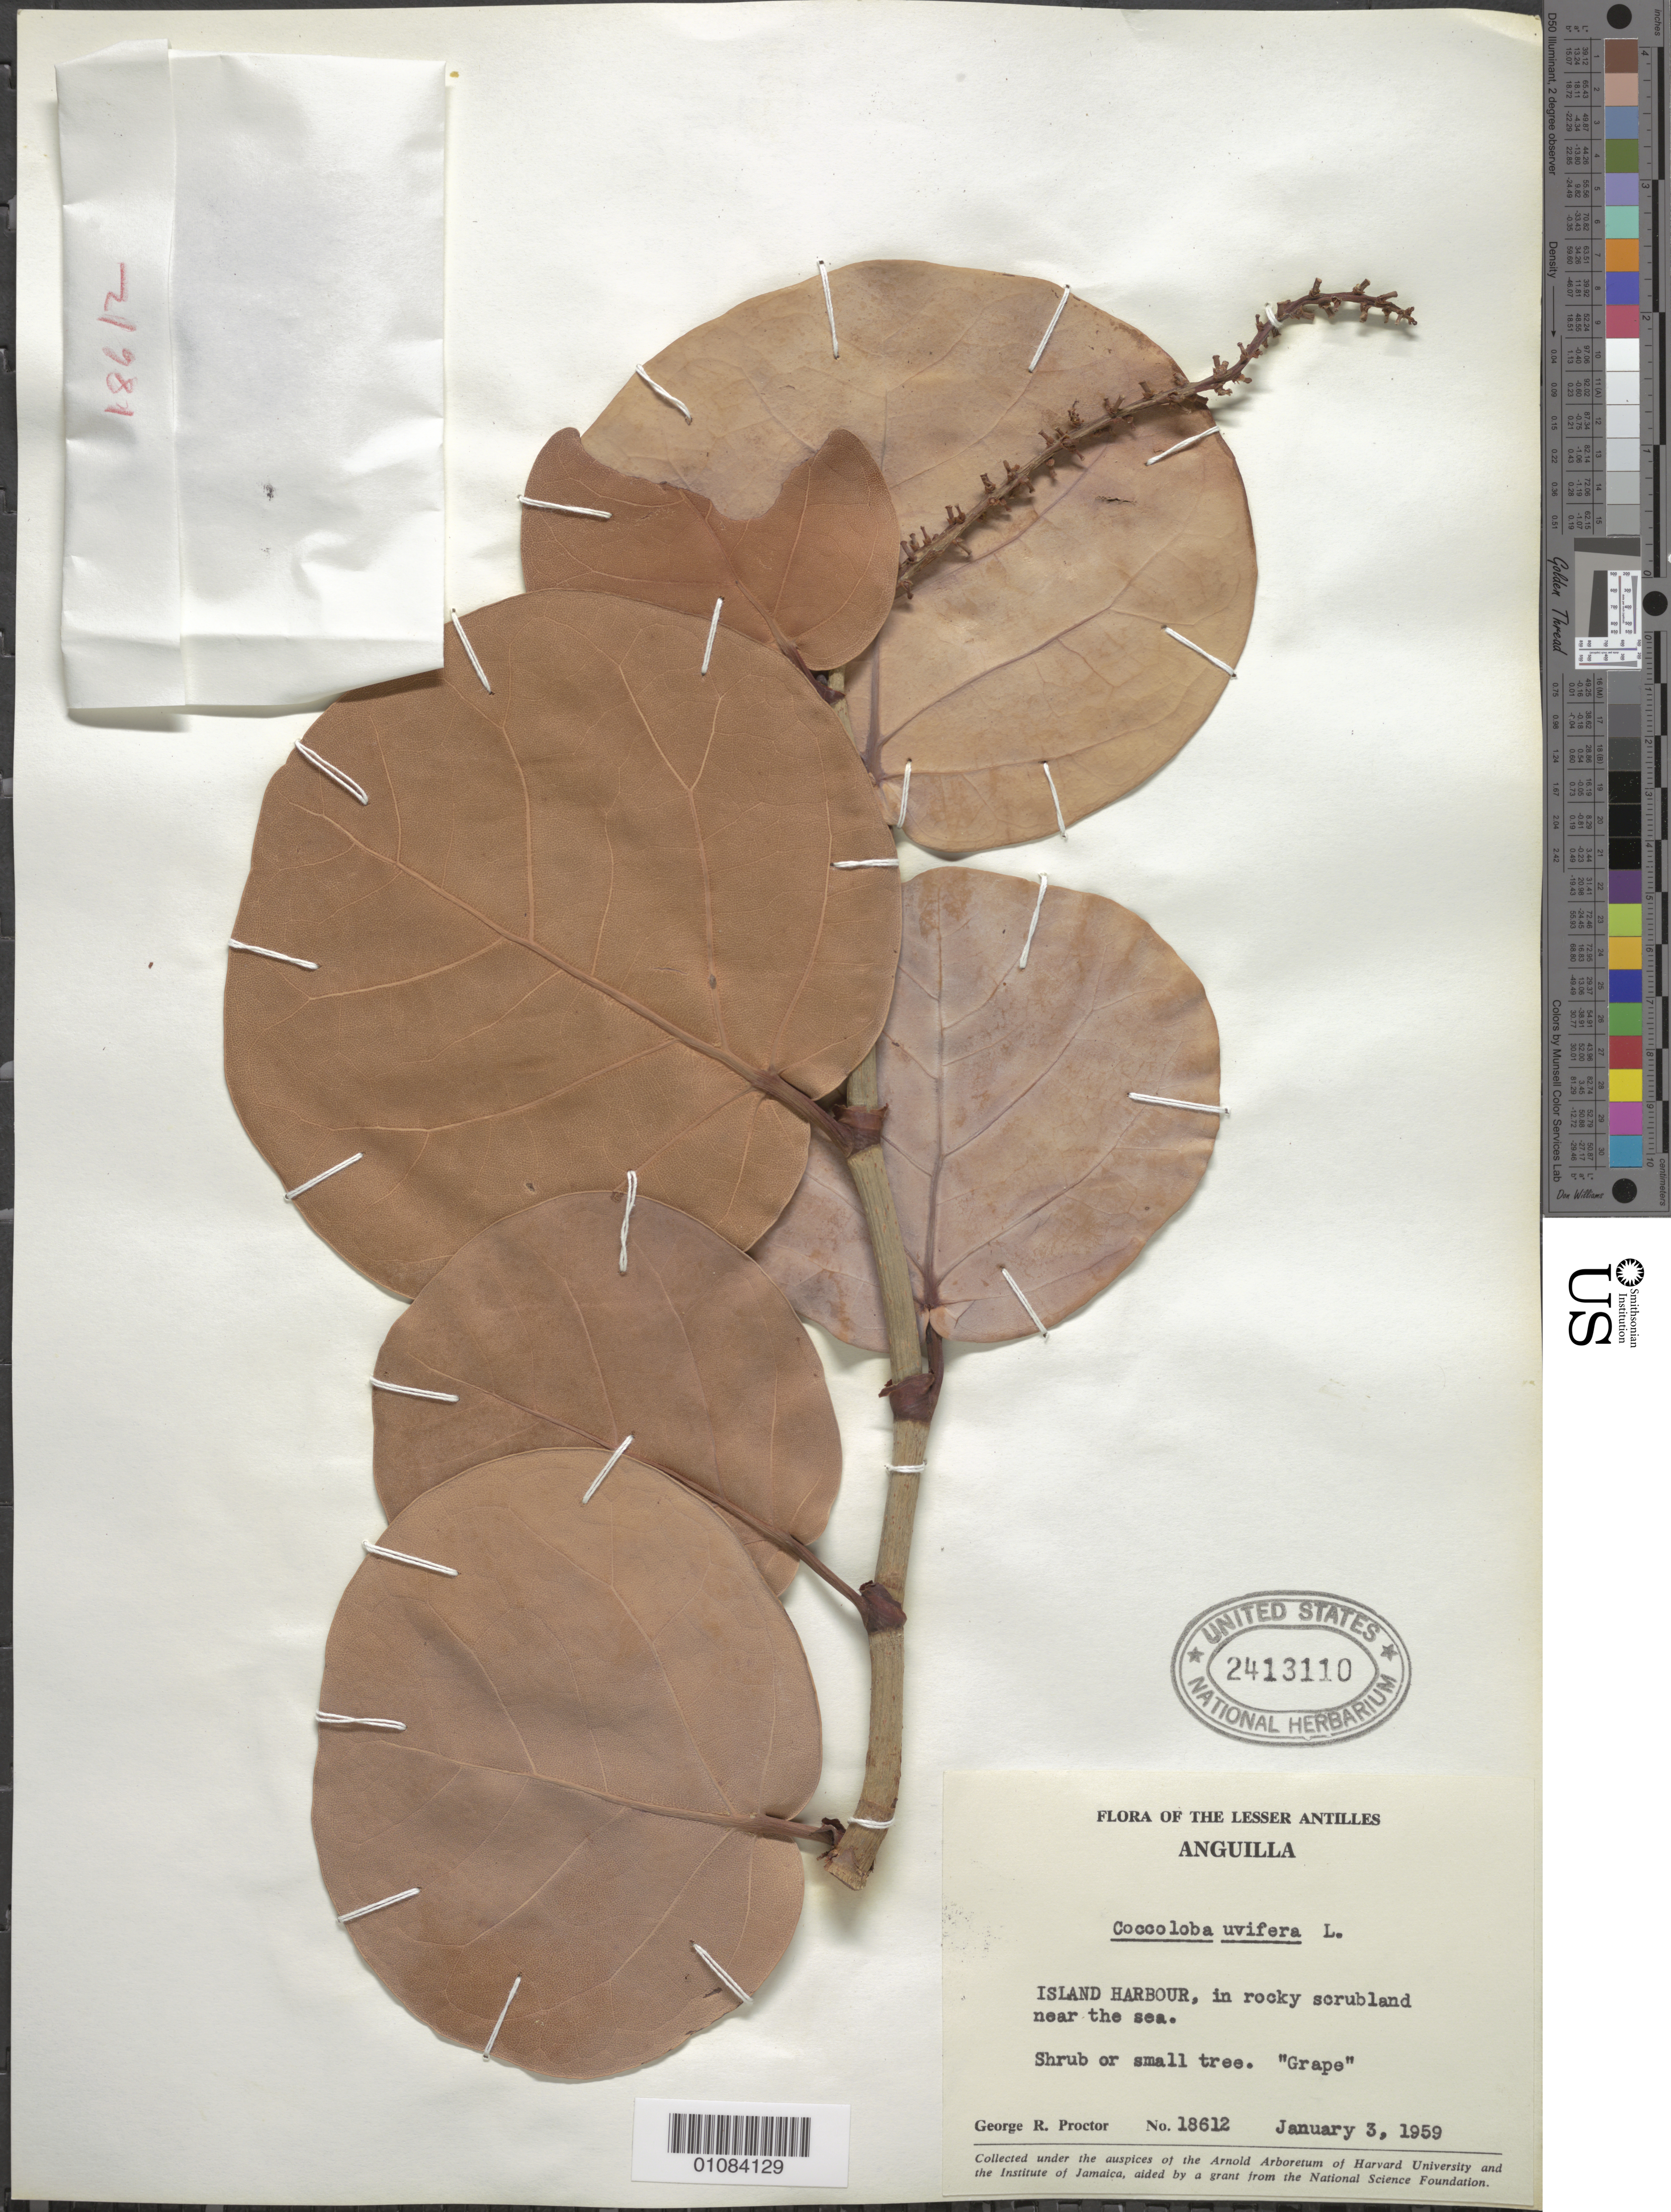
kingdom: Plantae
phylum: Tracheophyta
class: Magnoliopsida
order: Caryophyllales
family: Polygonaceae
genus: Coccoloba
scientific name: Coccoloba uvifera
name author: L.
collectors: G. R. Proctor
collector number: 18612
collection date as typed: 03 Jan 1959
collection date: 1959-01-03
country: Anguilla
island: Anguilla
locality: Island Harbour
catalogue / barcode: US 2412110